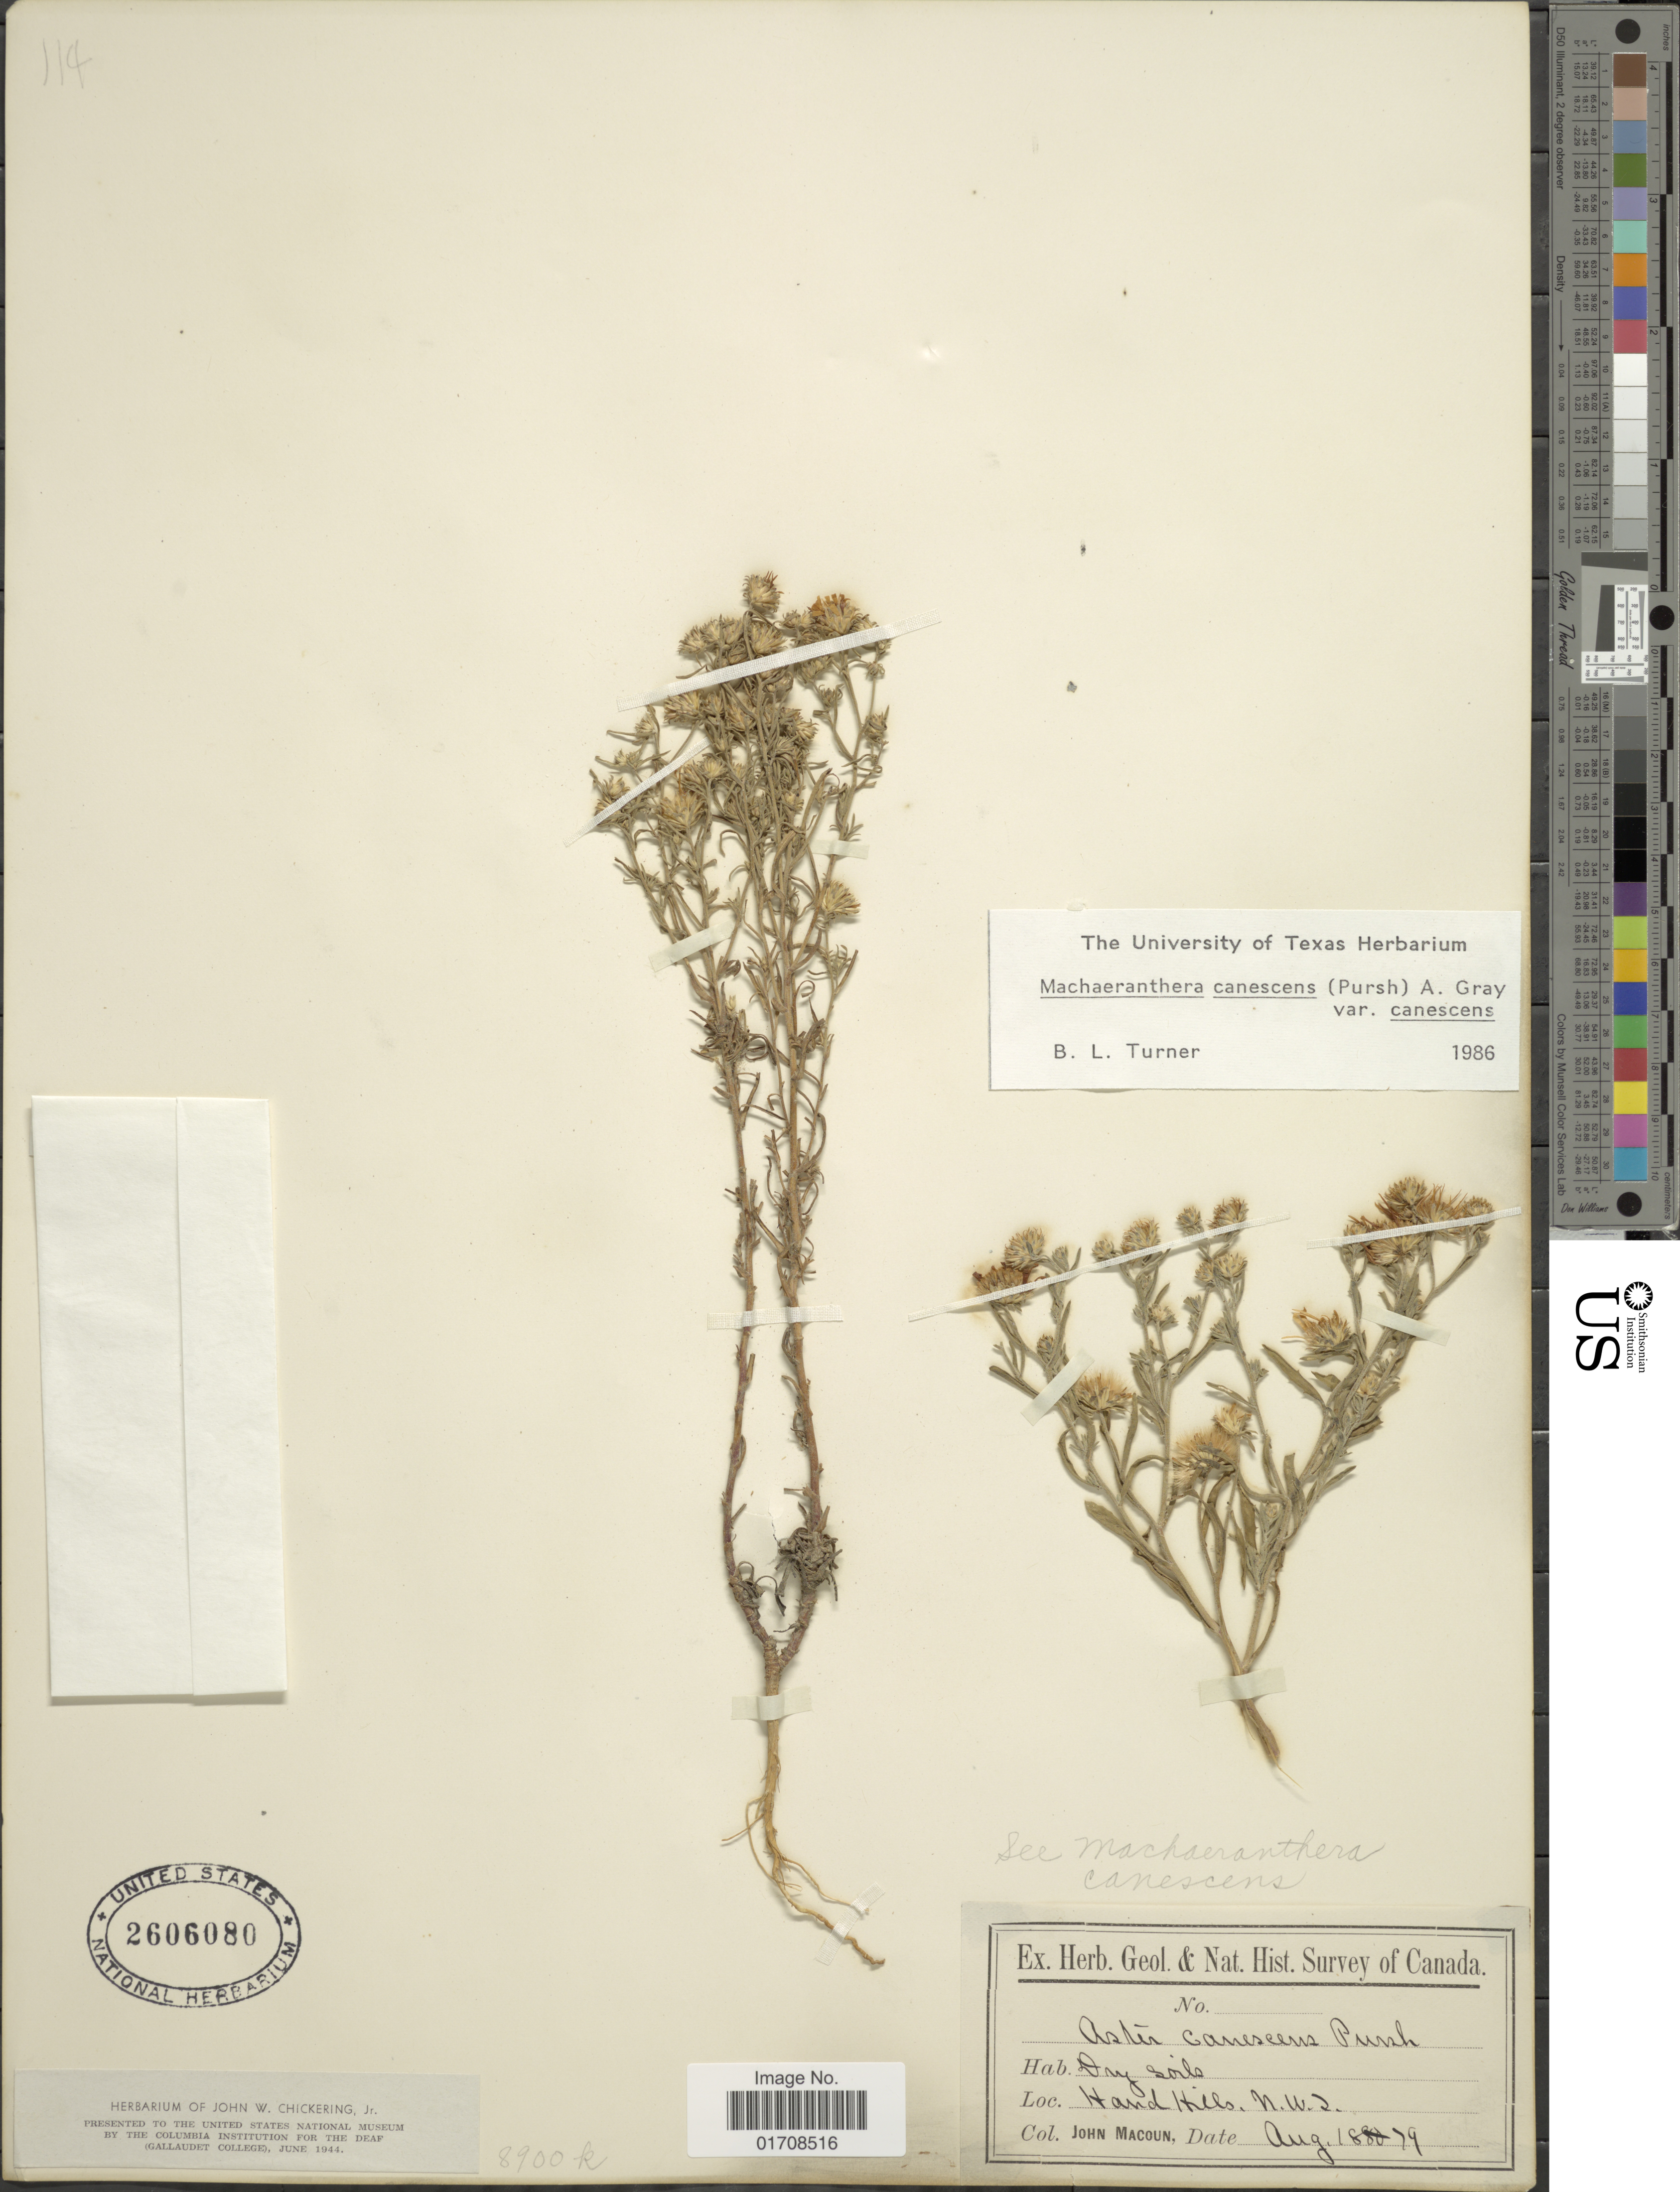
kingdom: Plantae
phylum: Tracheophyta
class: Magnoliopsida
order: Asterales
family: Asteraceae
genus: Machaeranthera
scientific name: Machaeranthera canescens var. canescens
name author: (Pursh) A. Gray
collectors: J. Macoun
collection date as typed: Transcribed d/m/y: 18/8/79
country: Canada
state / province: Northwest Territories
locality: Hand Hills, N. W. T.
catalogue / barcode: US 2606080